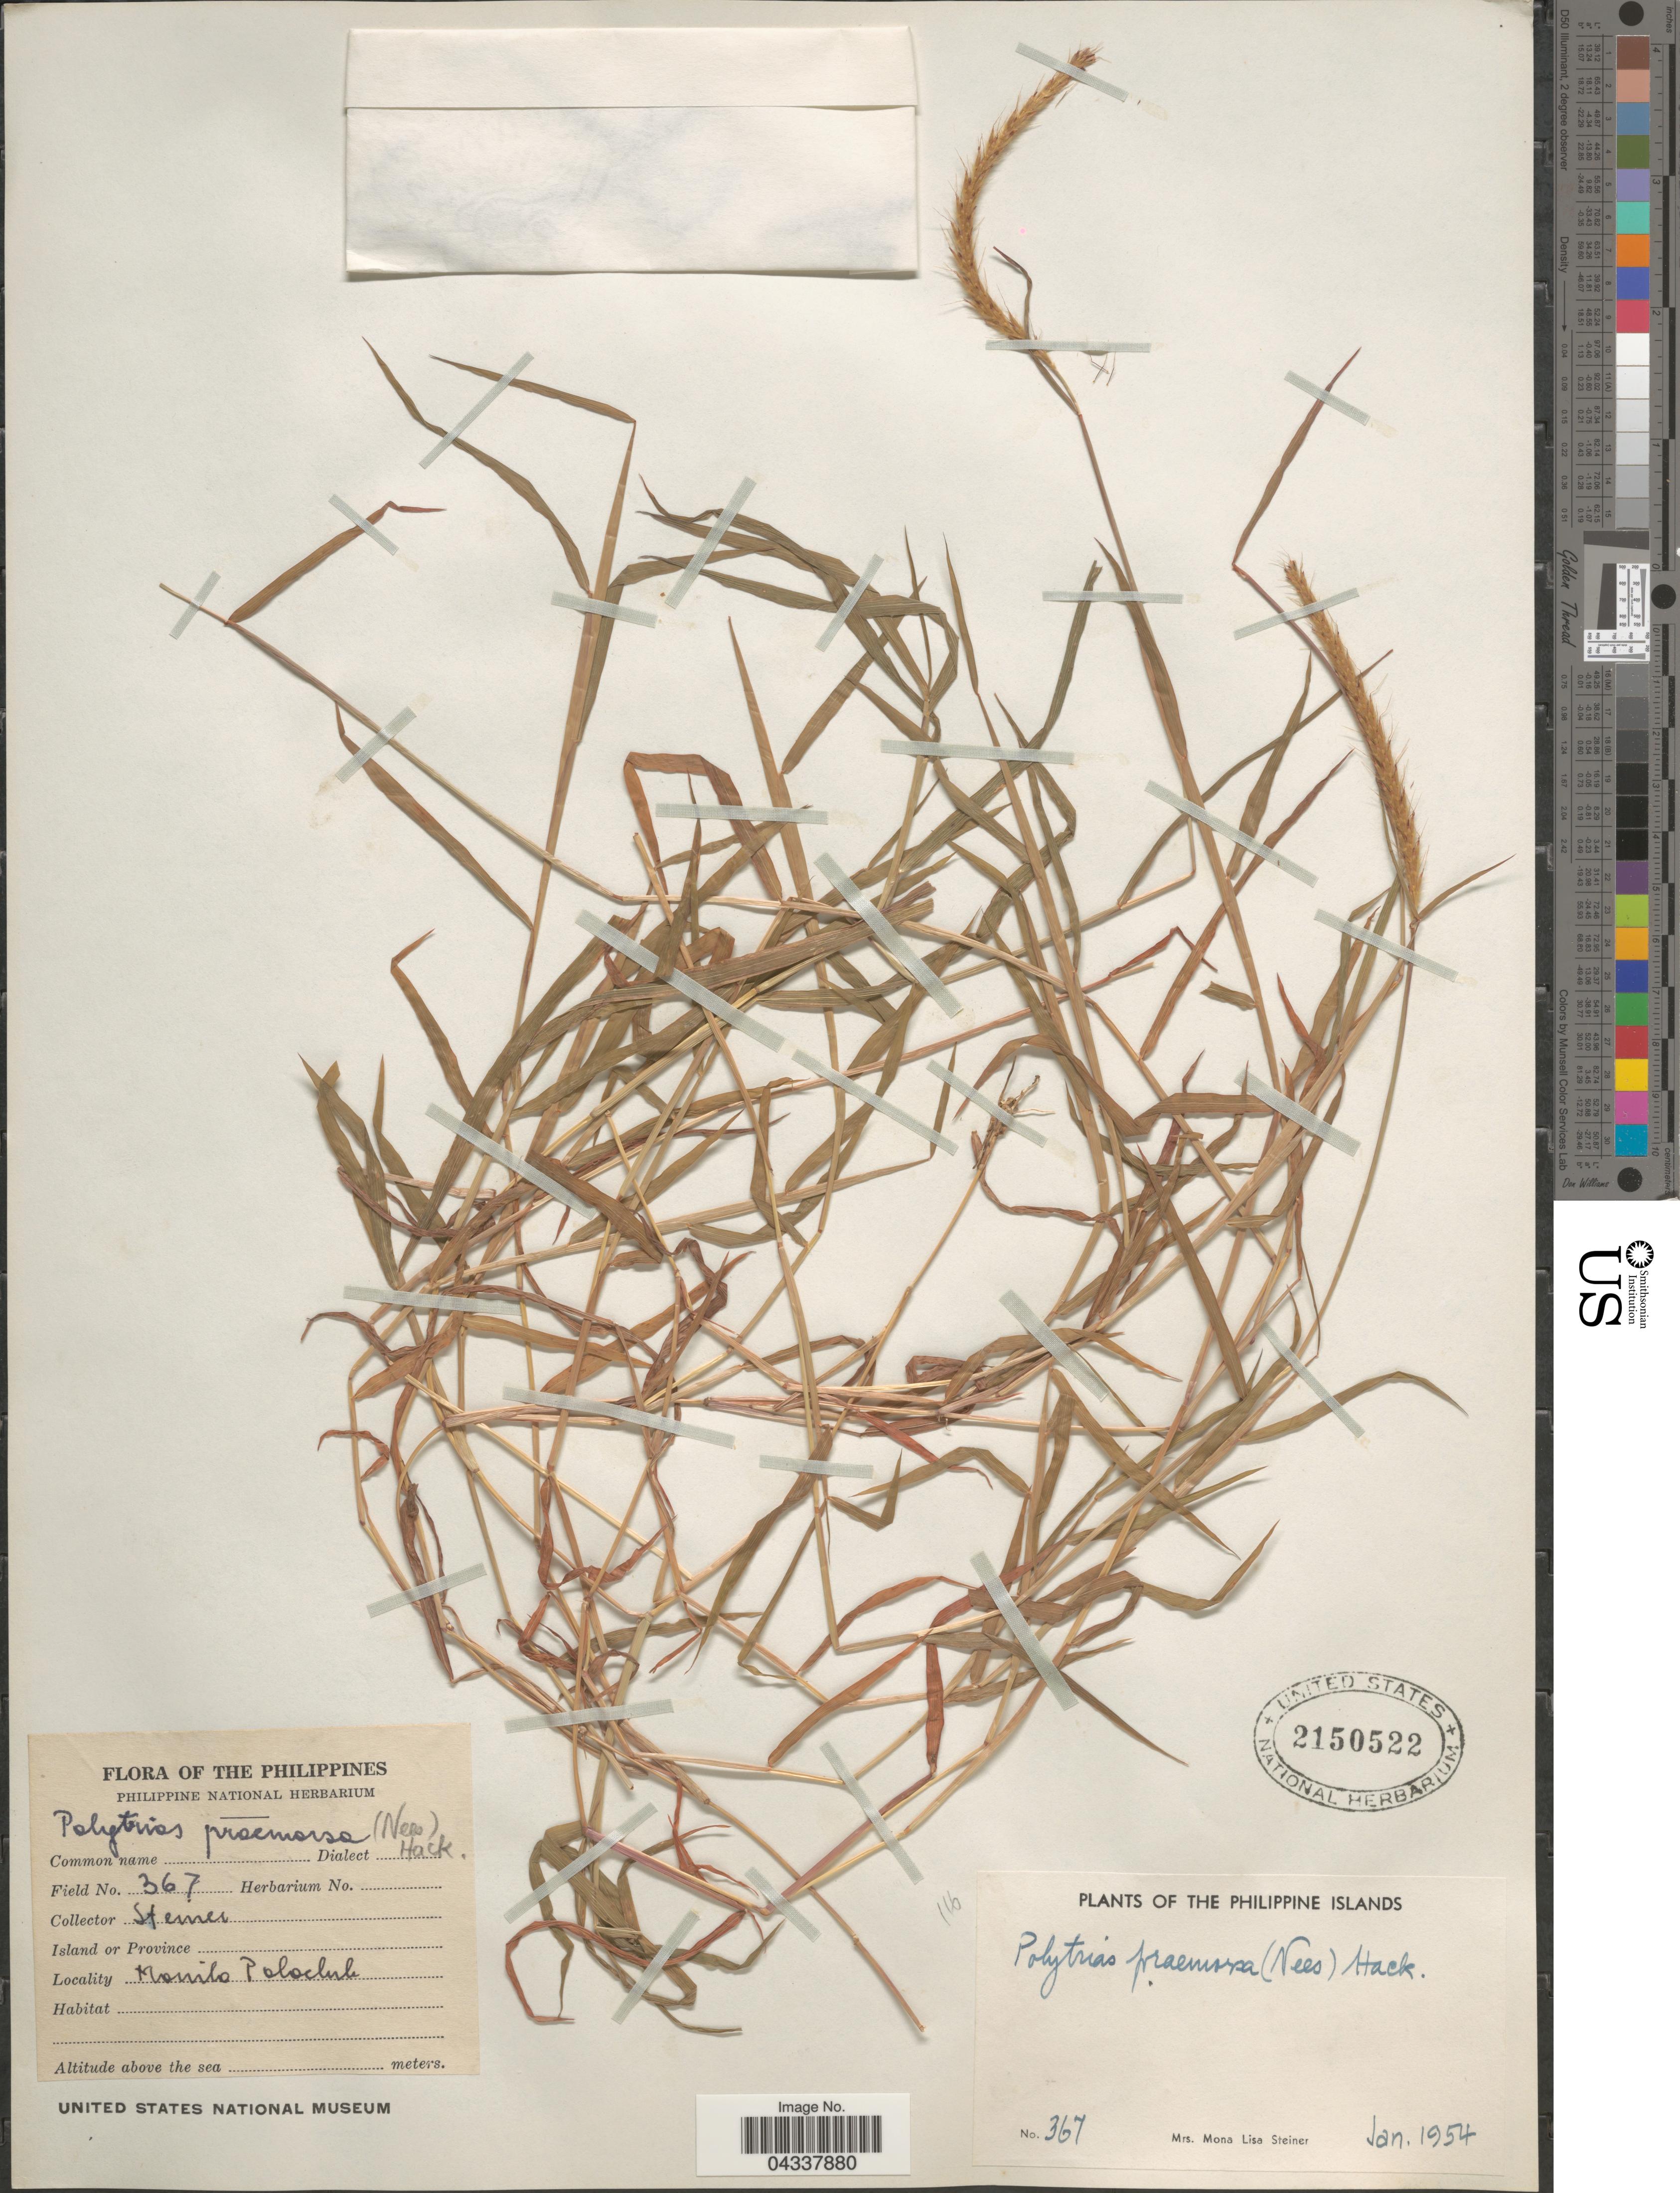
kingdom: Plantae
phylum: Tracheophyta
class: Liliopsida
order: Poales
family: Poaceae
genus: Polytrias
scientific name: Polytrias indica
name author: (Houtt.) Veldkamp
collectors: M. Steiner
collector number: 367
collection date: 1954-01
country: Philippines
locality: Manila Poloclub.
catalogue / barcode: US 2150522